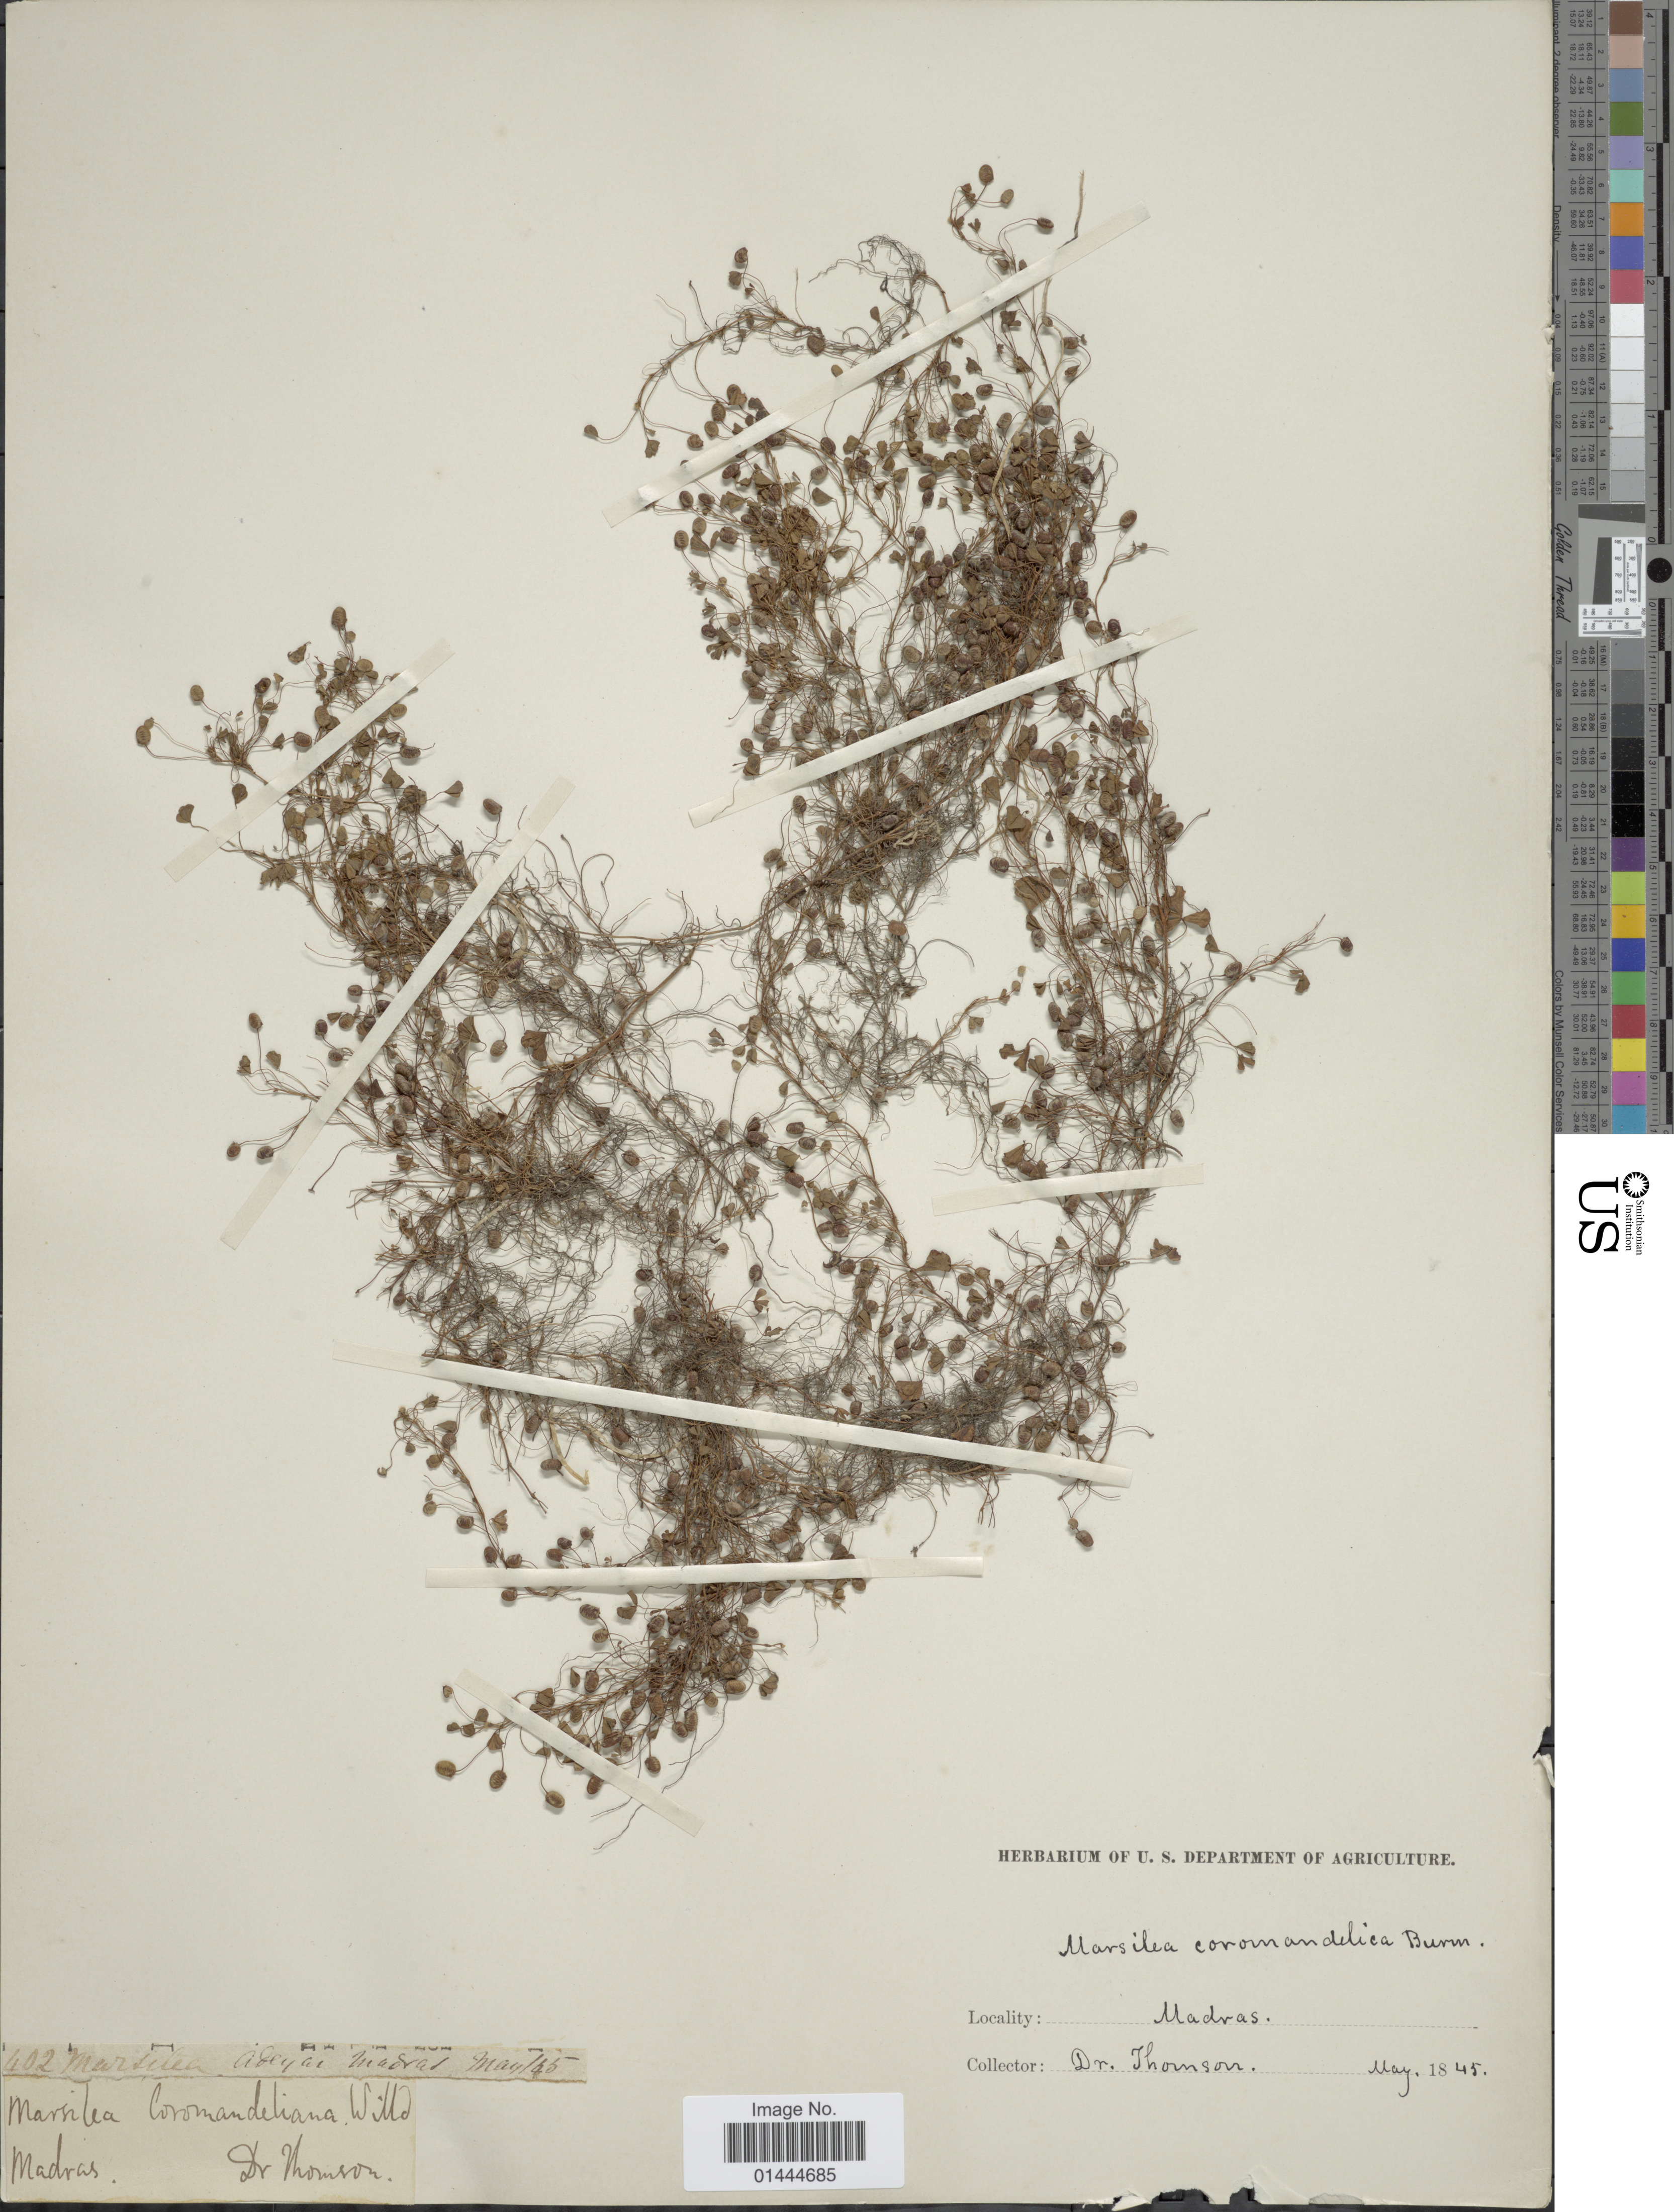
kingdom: Plantae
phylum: Tracheophyta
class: Polypodiopsida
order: Salviniales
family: Marsileaceae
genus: Marsilea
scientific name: Marsilea coromandeliana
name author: Willd.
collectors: -- Thomson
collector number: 402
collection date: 1845-05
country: India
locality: Madras